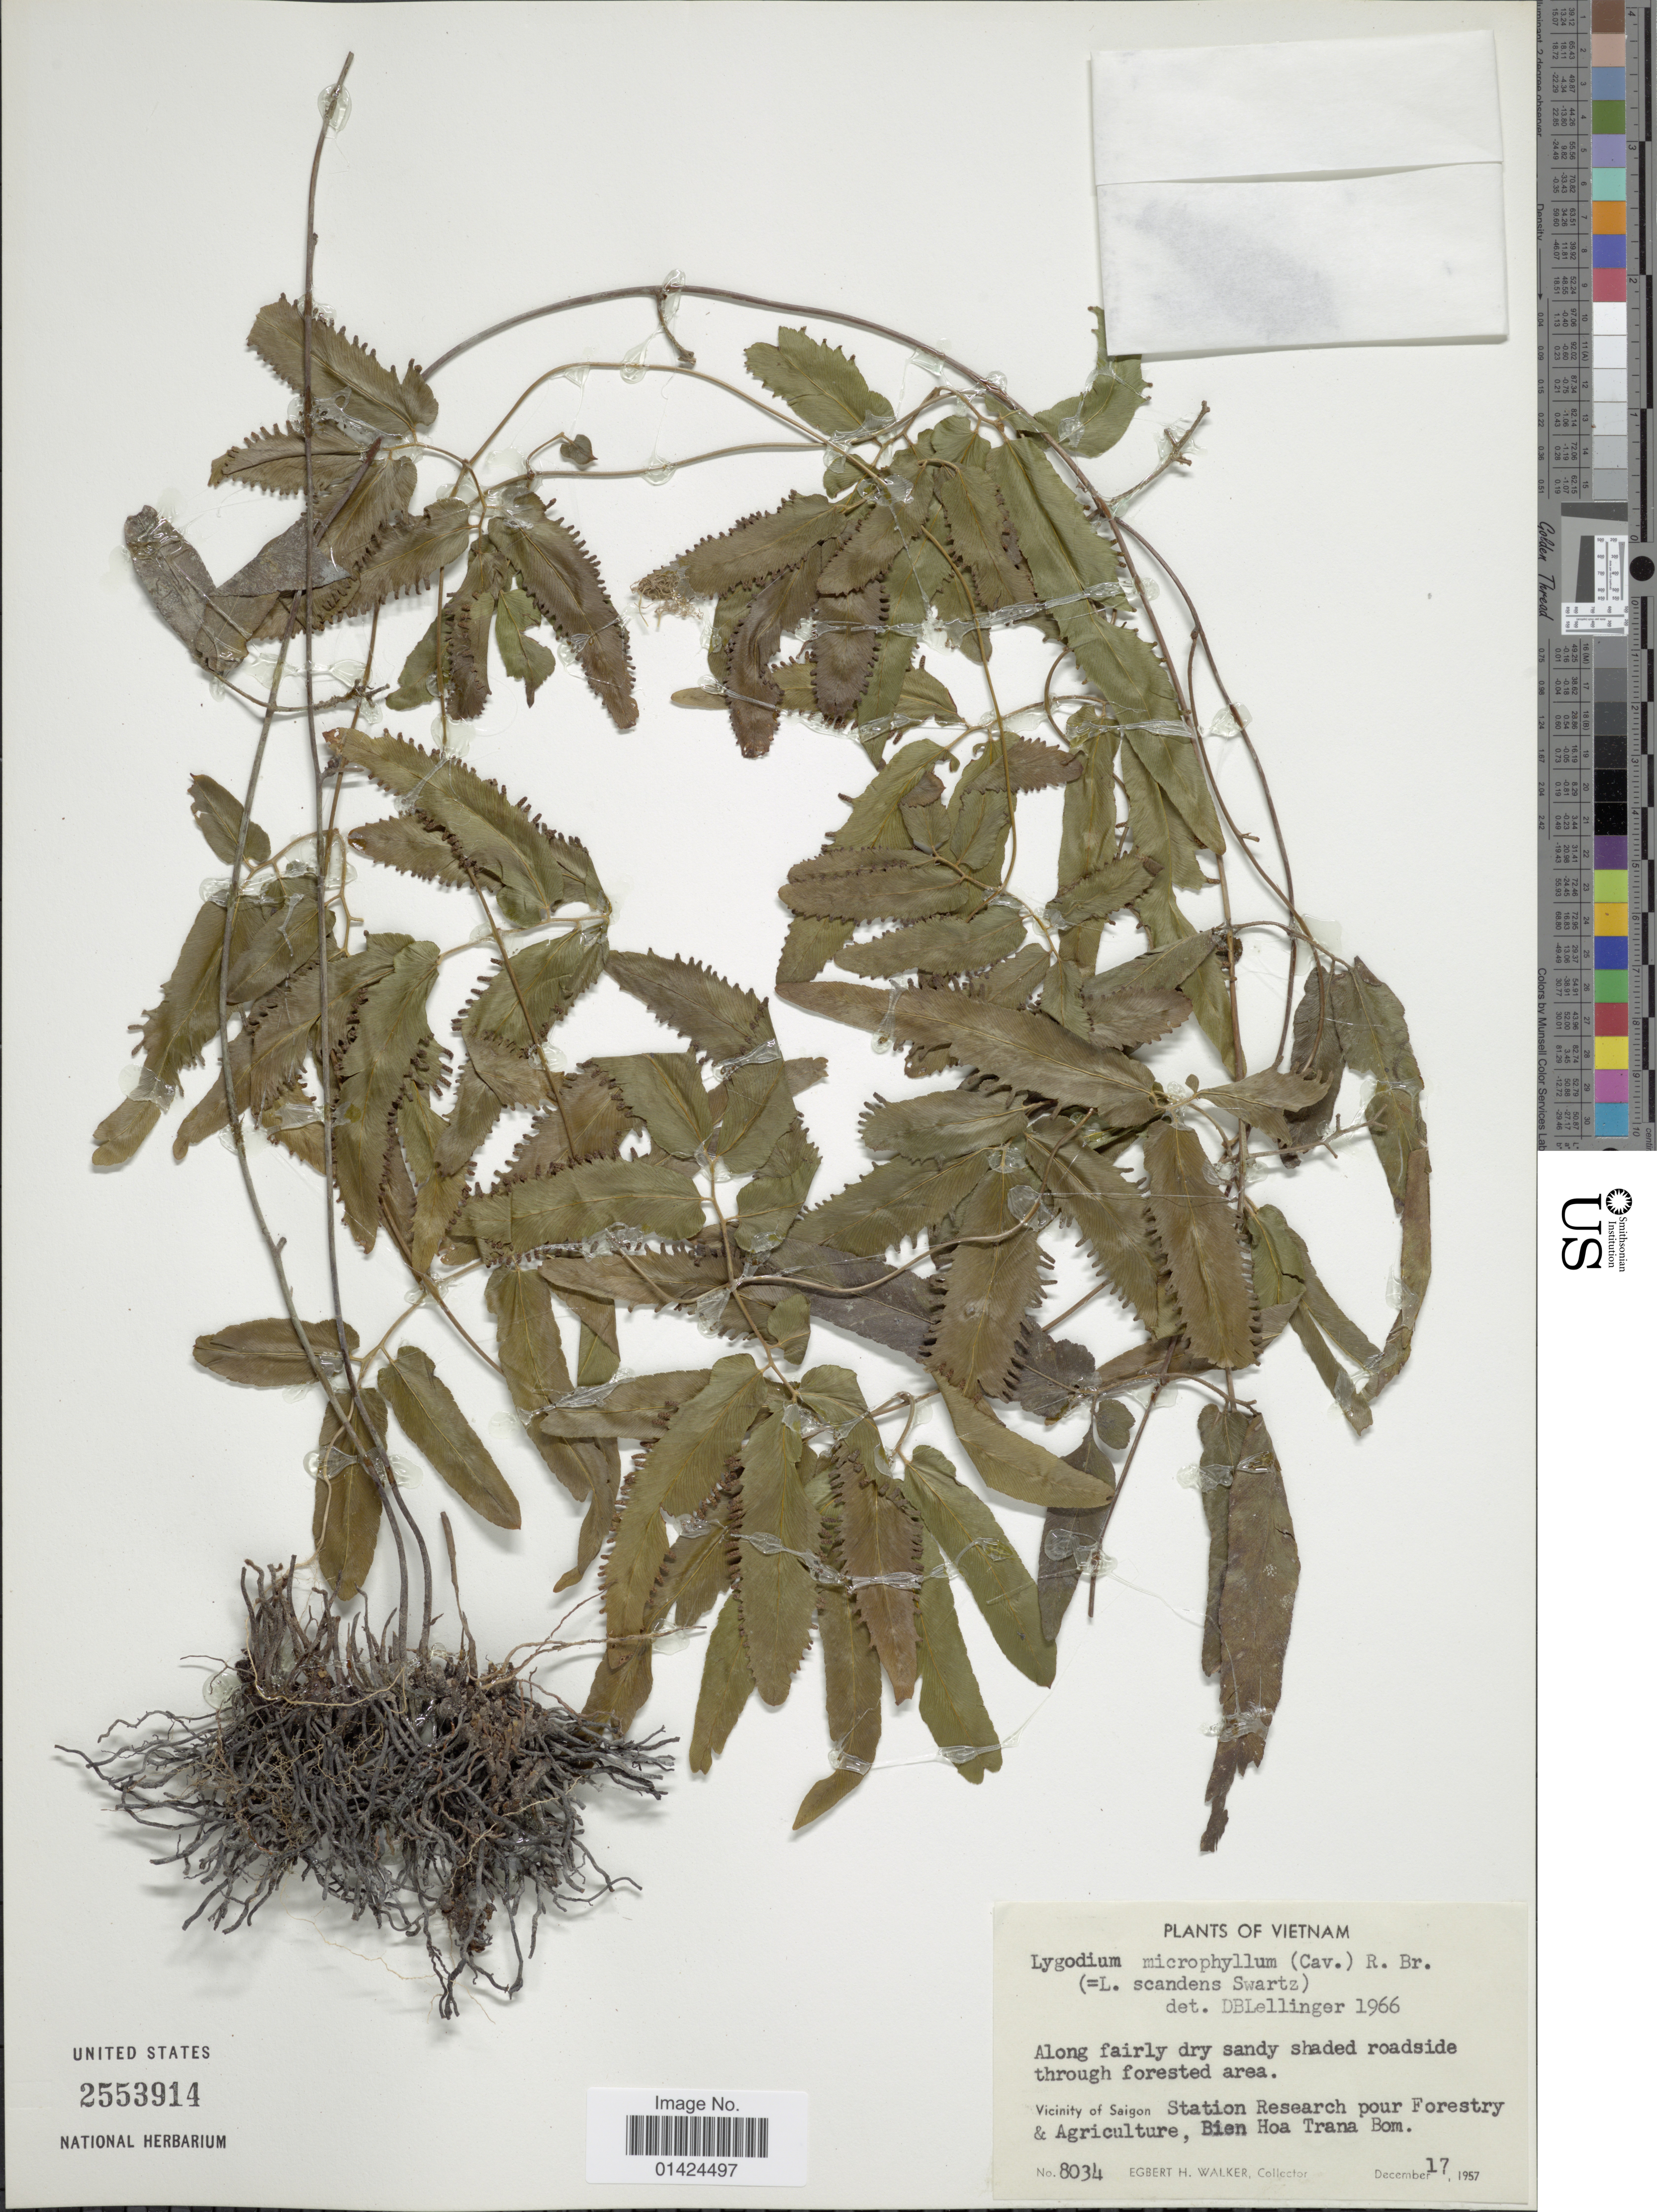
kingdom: Plantae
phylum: Tracheophyta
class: Polypodiopsida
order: Schizaeales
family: Lygodiaceae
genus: Lygodium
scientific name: Lygodium microphyllum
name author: (Cav.) R. Br.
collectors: E. H. Walker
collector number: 8034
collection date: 1957-12-17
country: Vietnam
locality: Vicinity of Saigon. Station Research pour Forestry & Agriculture, Bien Hoa Trana Bom.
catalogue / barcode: US 2553914